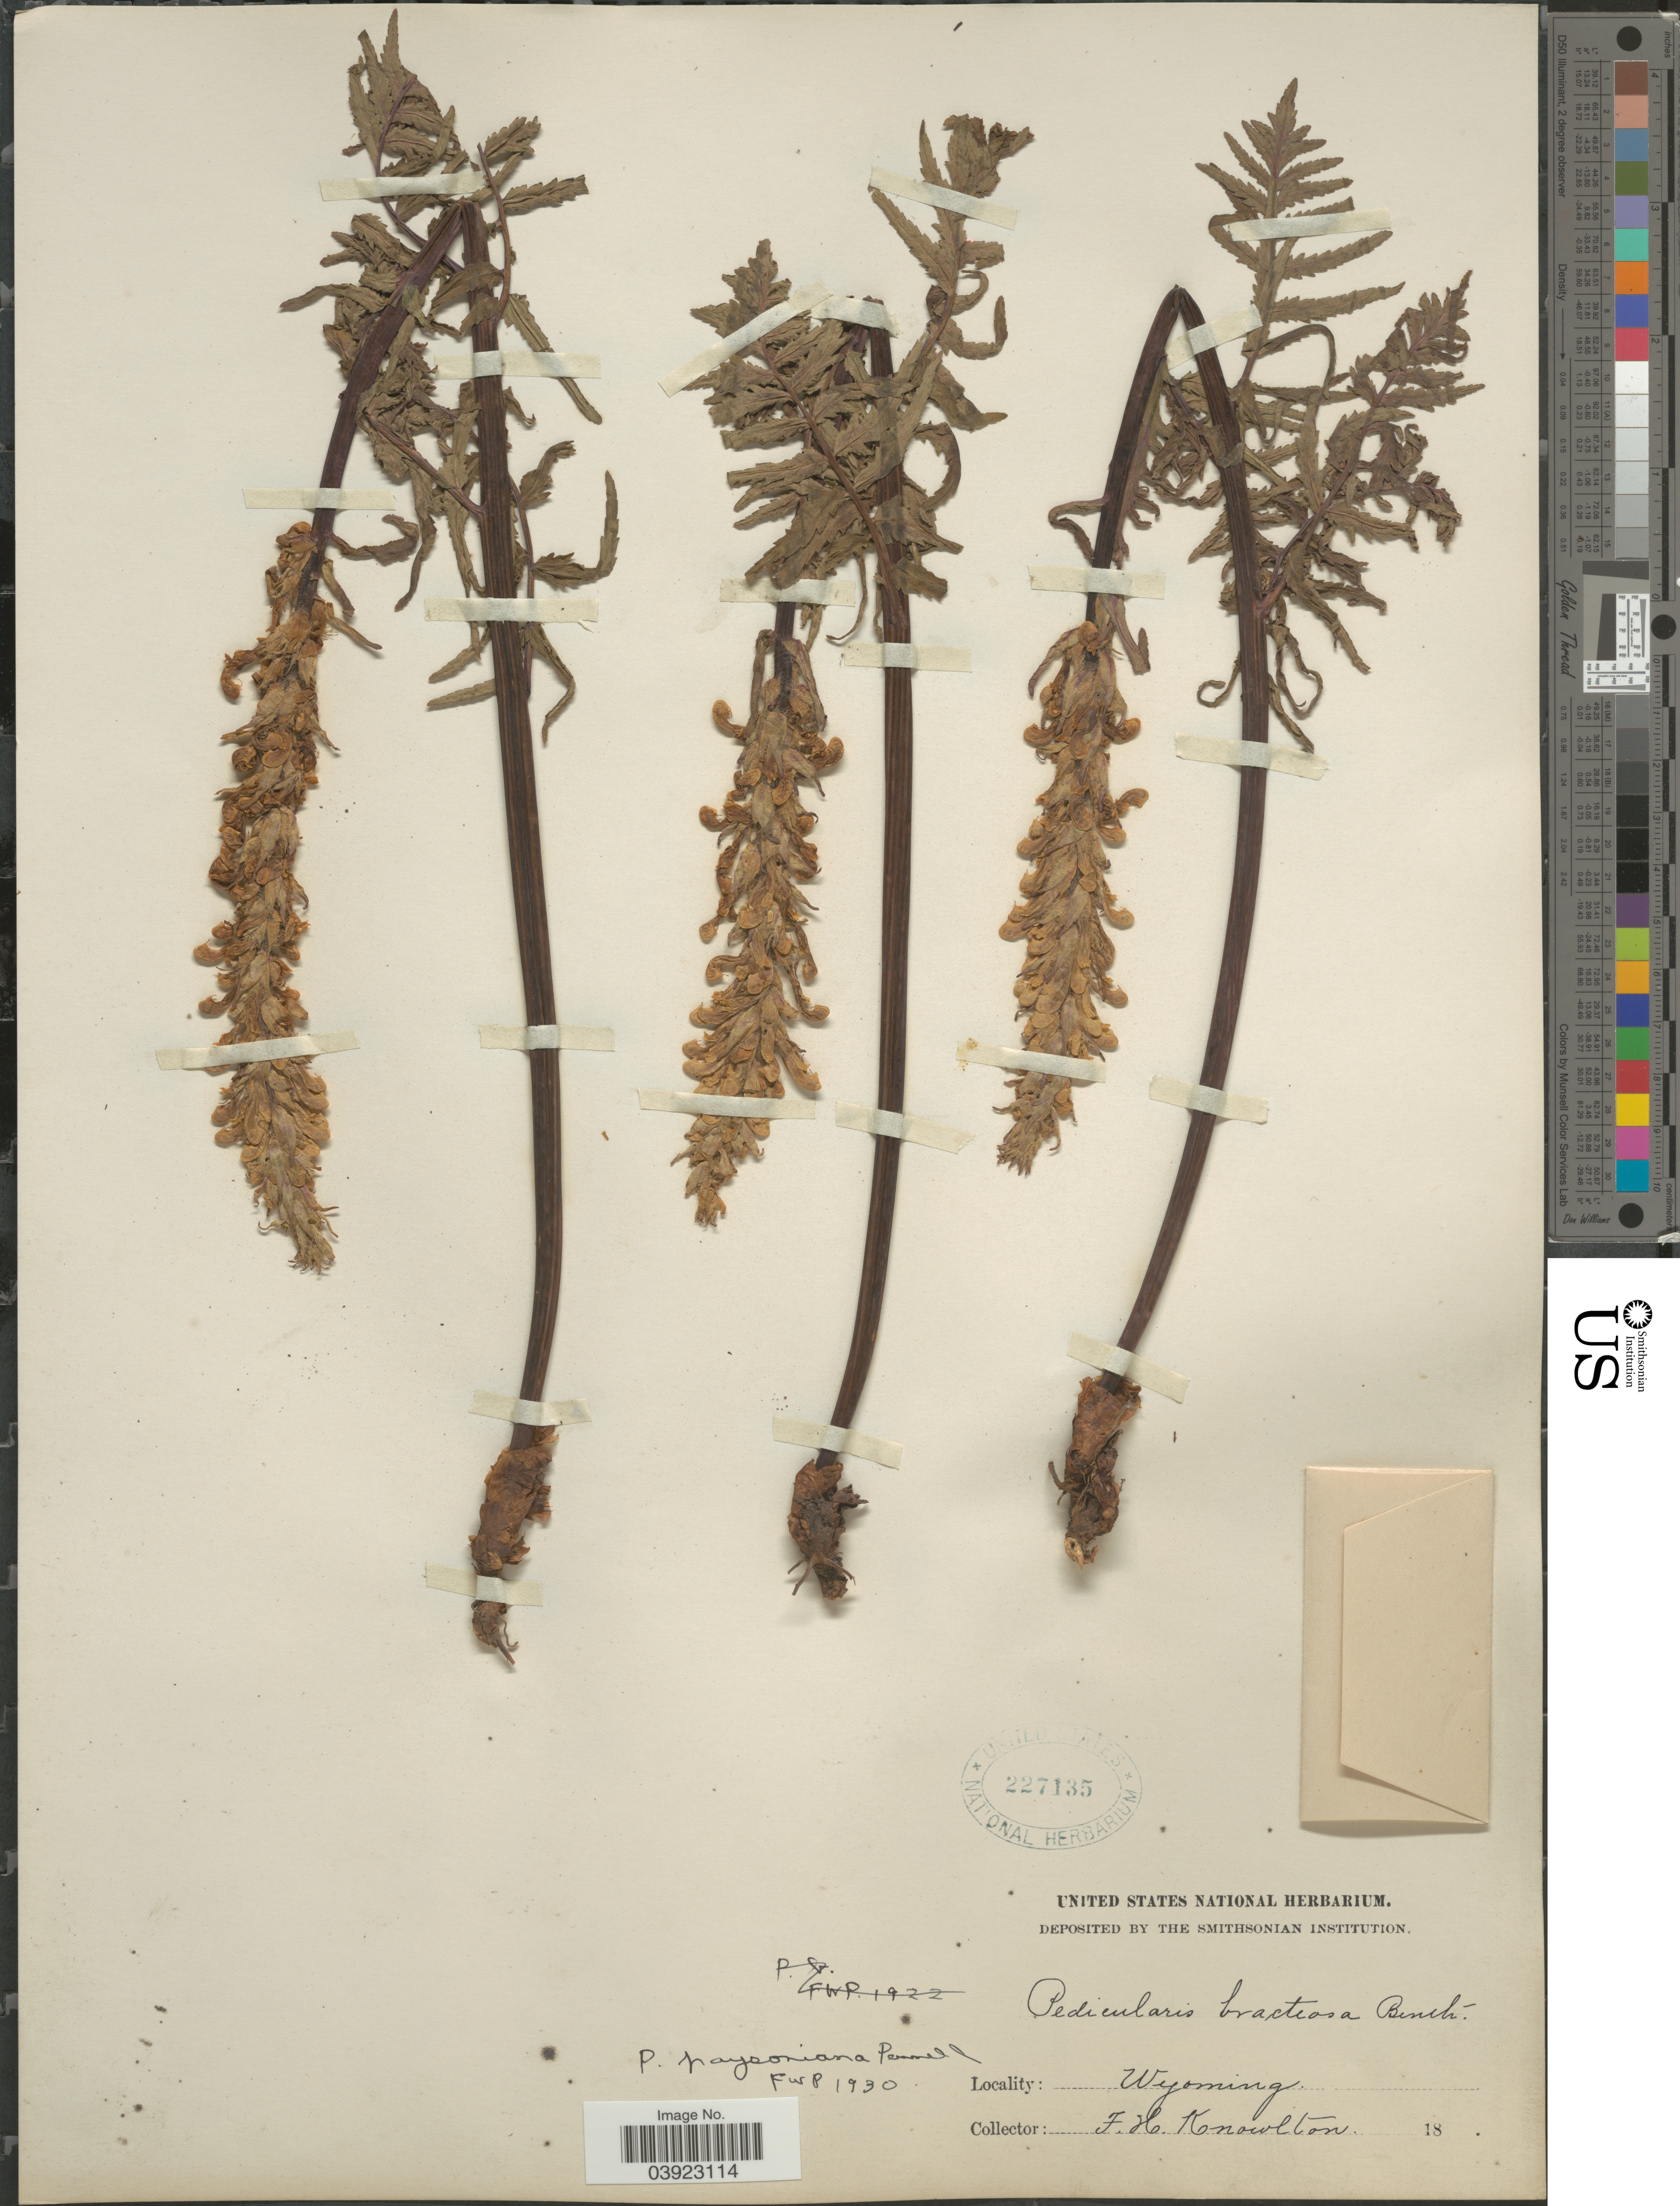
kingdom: Plantae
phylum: Tracheophyta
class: Magnoliopsida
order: Lamiales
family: Orobanchaceae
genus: Pedicularis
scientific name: Pedicularis paysoniana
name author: Pennell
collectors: F. H. Knowlton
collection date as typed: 18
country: United States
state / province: Wyoming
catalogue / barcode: US 227135